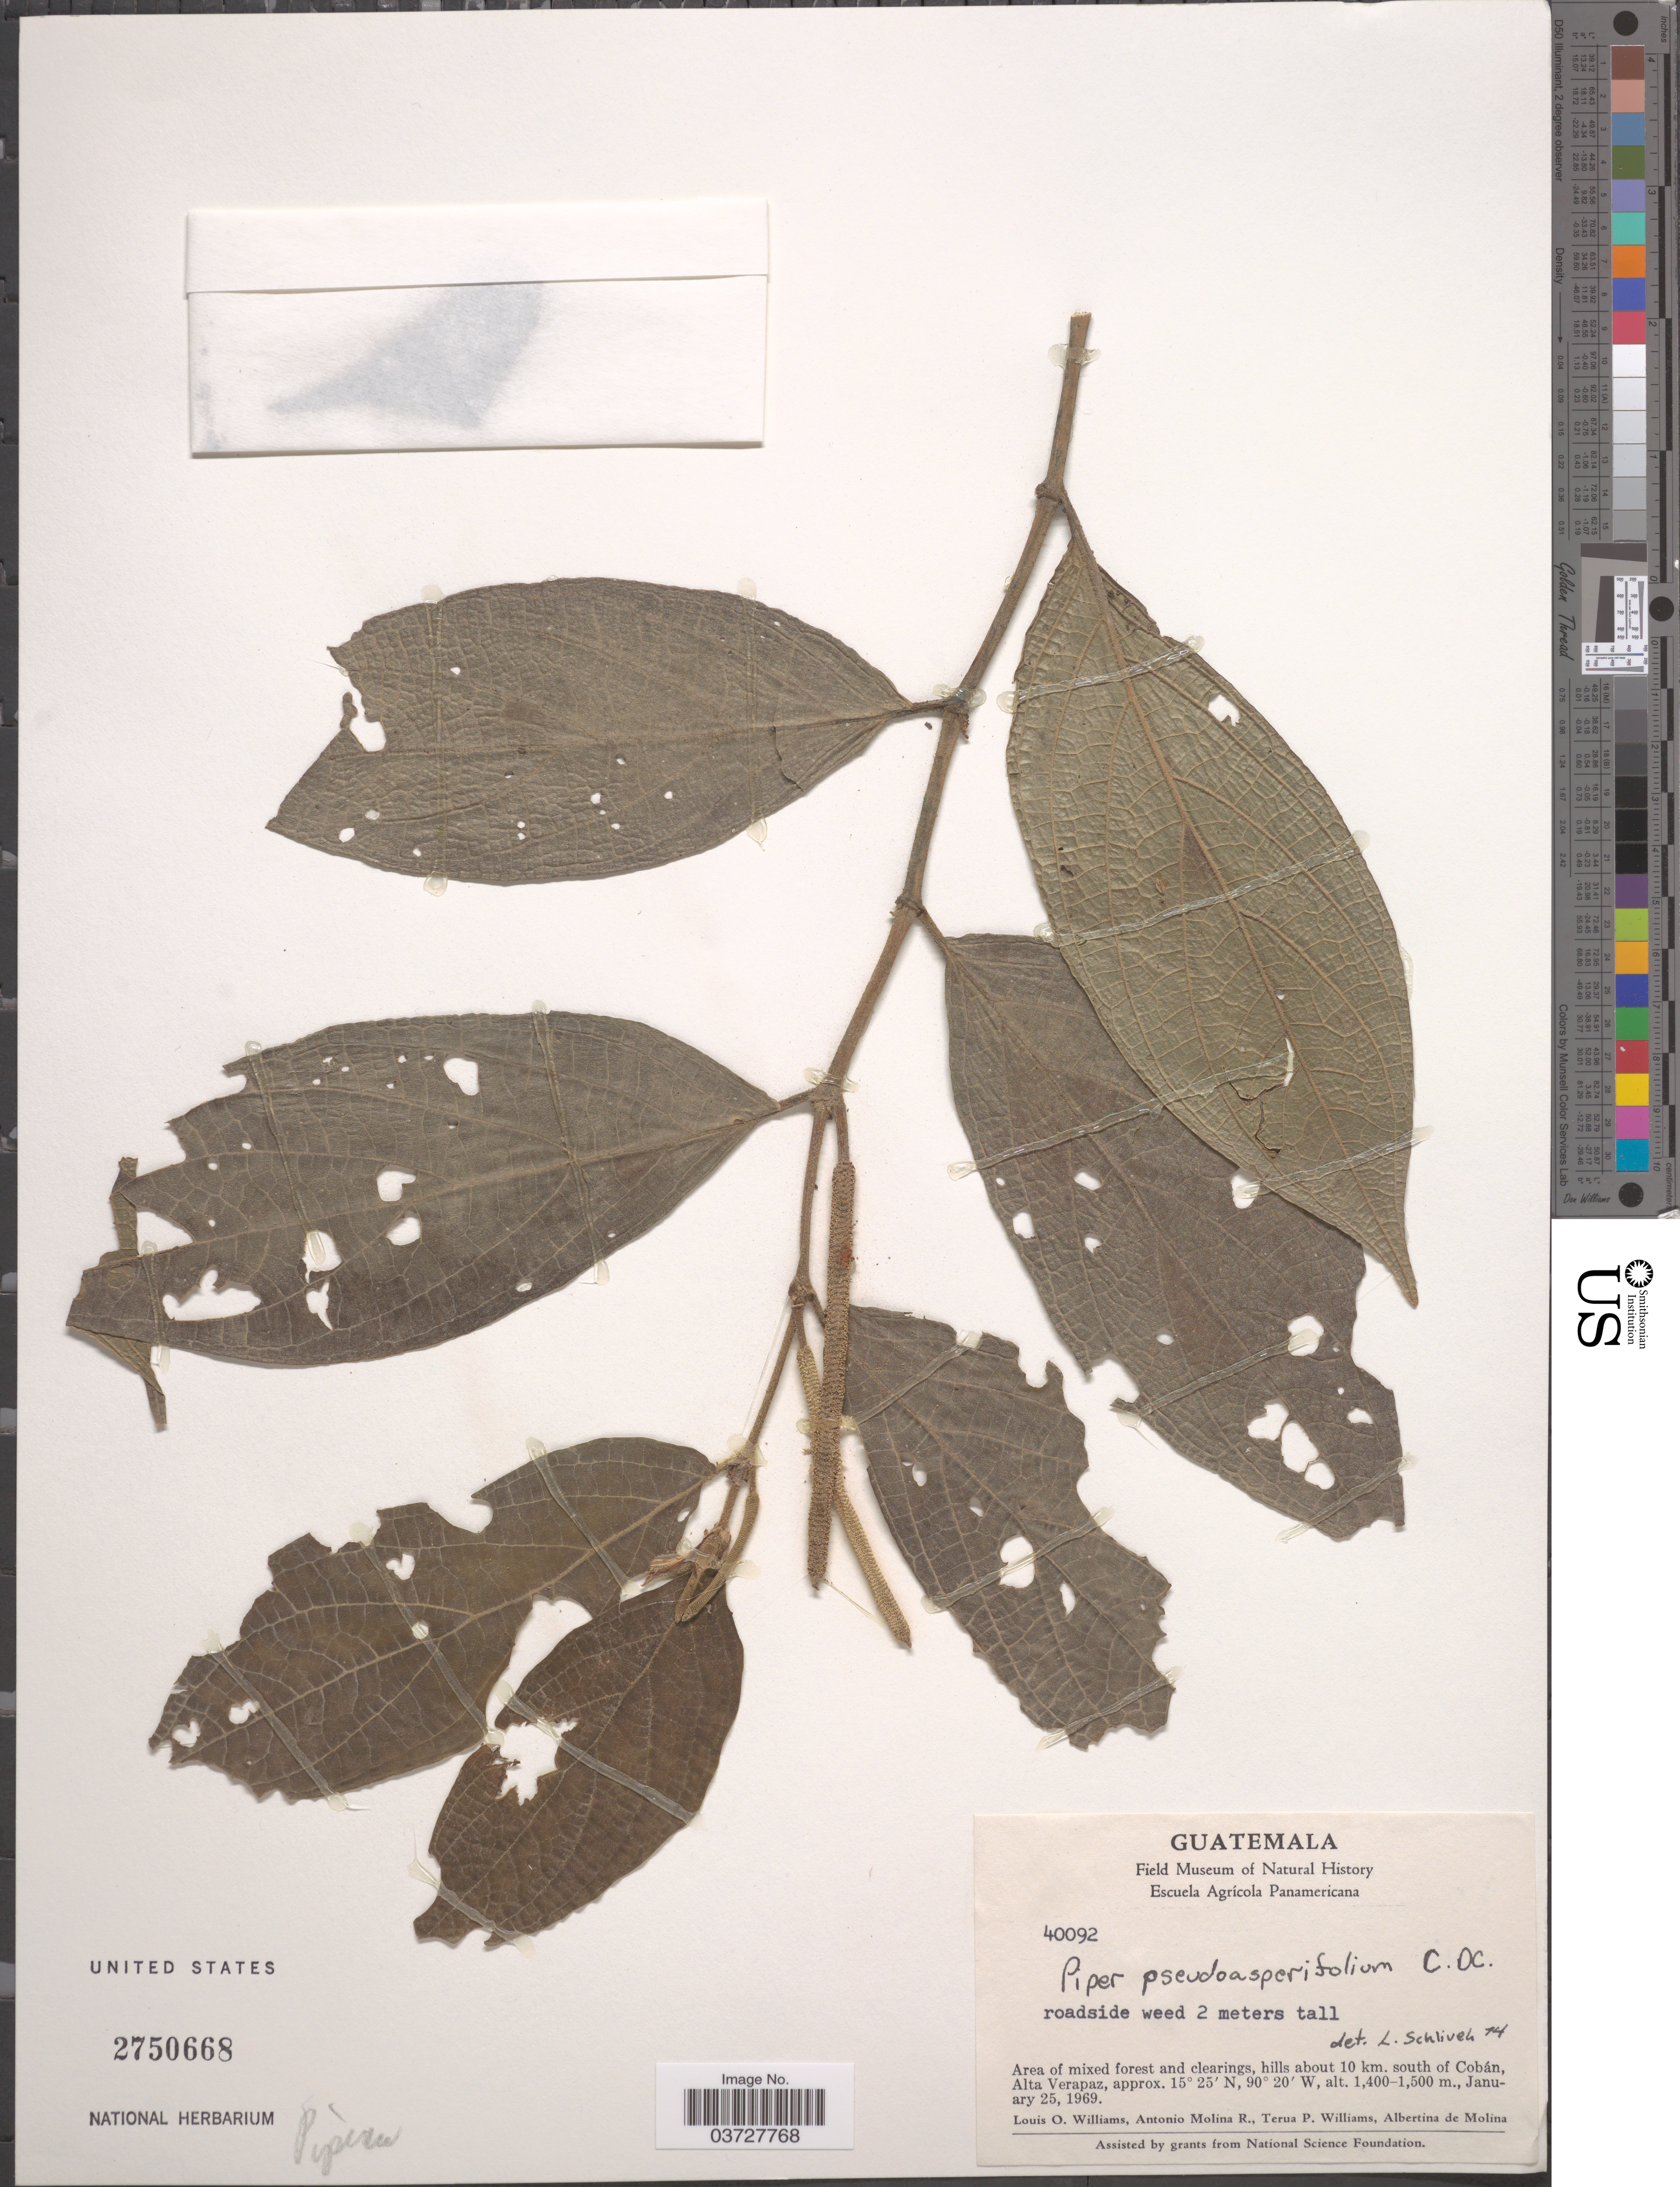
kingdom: Plantae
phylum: Tracheophyta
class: Magnoliopsida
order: Piperales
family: Piperaceae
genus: Piper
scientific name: Piper pseudoasperifolium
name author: C. DC.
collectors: L. O. Williams, A. Molina R., T. Williams & A. R. Molina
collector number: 40092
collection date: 1969-01-25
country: Guatemala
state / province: Alta Verapaz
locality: Area of mixed forest and clearings, hills about 10 km. south of Cobán, Alta Verapaz.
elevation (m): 1400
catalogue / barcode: US 2750668